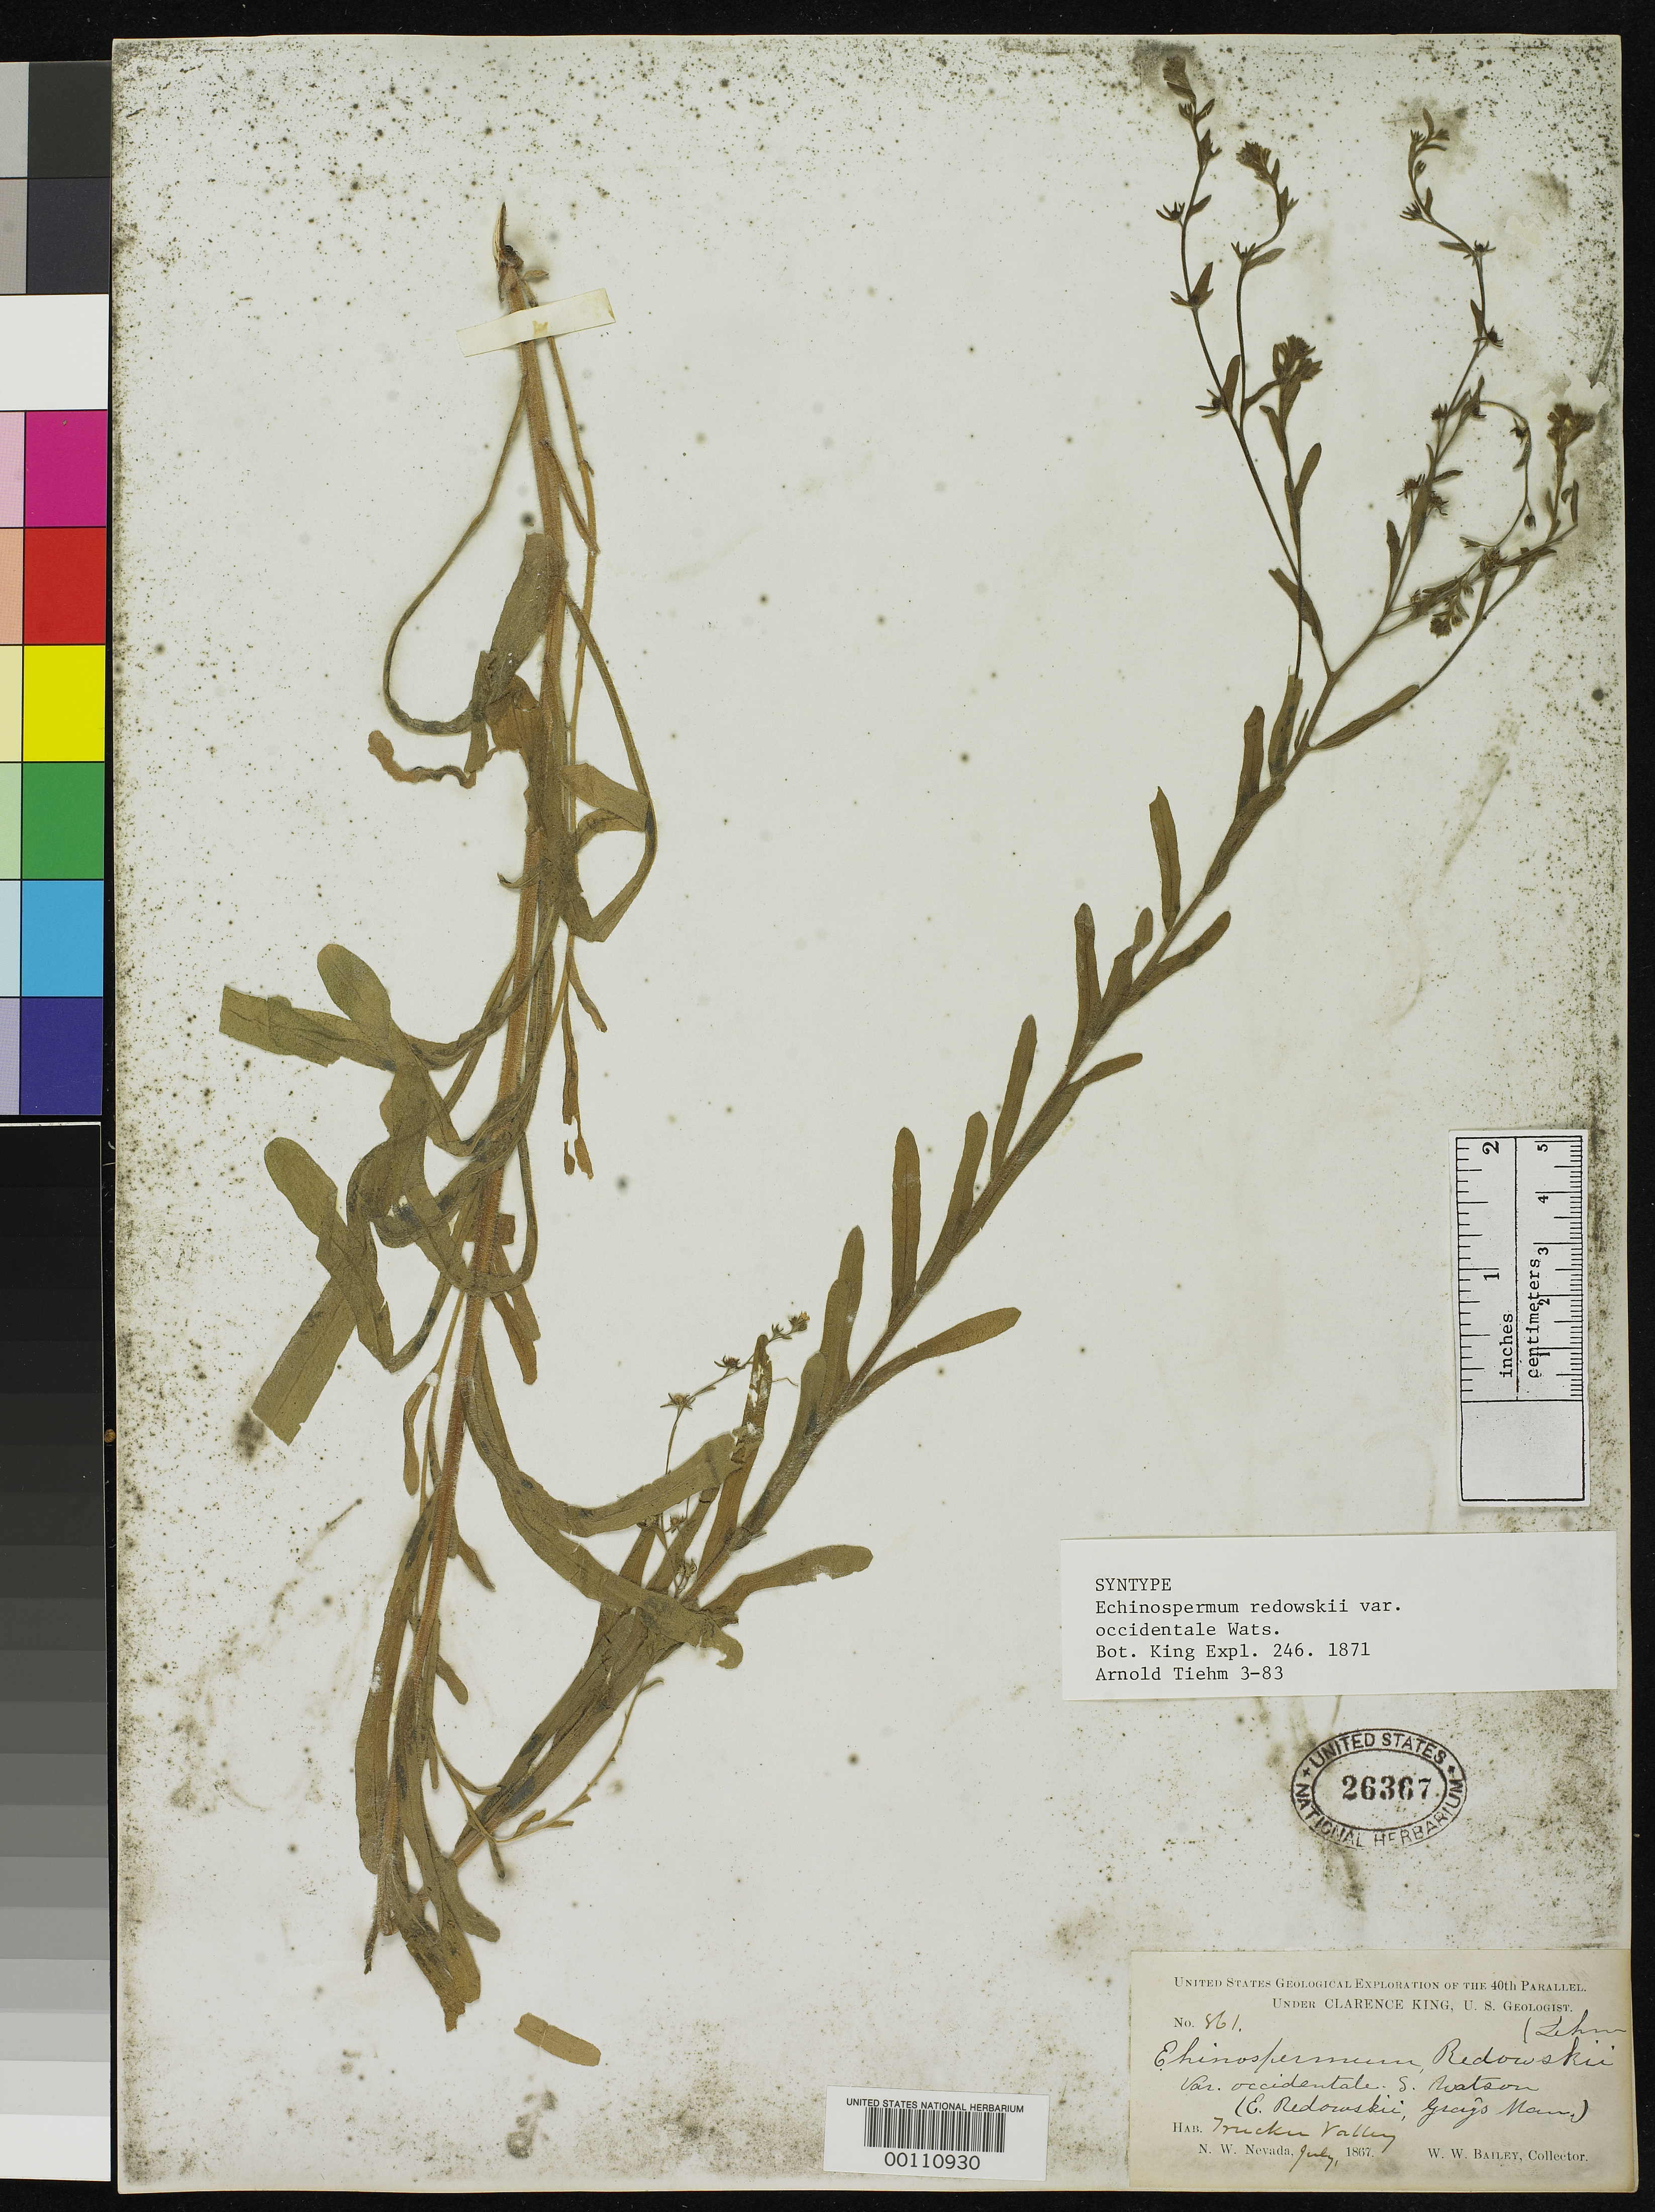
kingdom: Plantae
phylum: Tracheophyta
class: Magnoliopsida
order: Boraginales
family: Boraginaceae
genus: Echinospermum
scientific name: Echinospermum redowskii var. occidentale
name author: S. Watson in C. King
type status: Syntype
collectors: W. W. Bailey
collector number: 861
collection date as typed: Jul 1867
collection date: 1867-07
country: United States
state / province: Nevada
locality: Trucker Valley.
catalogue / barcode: US 26367